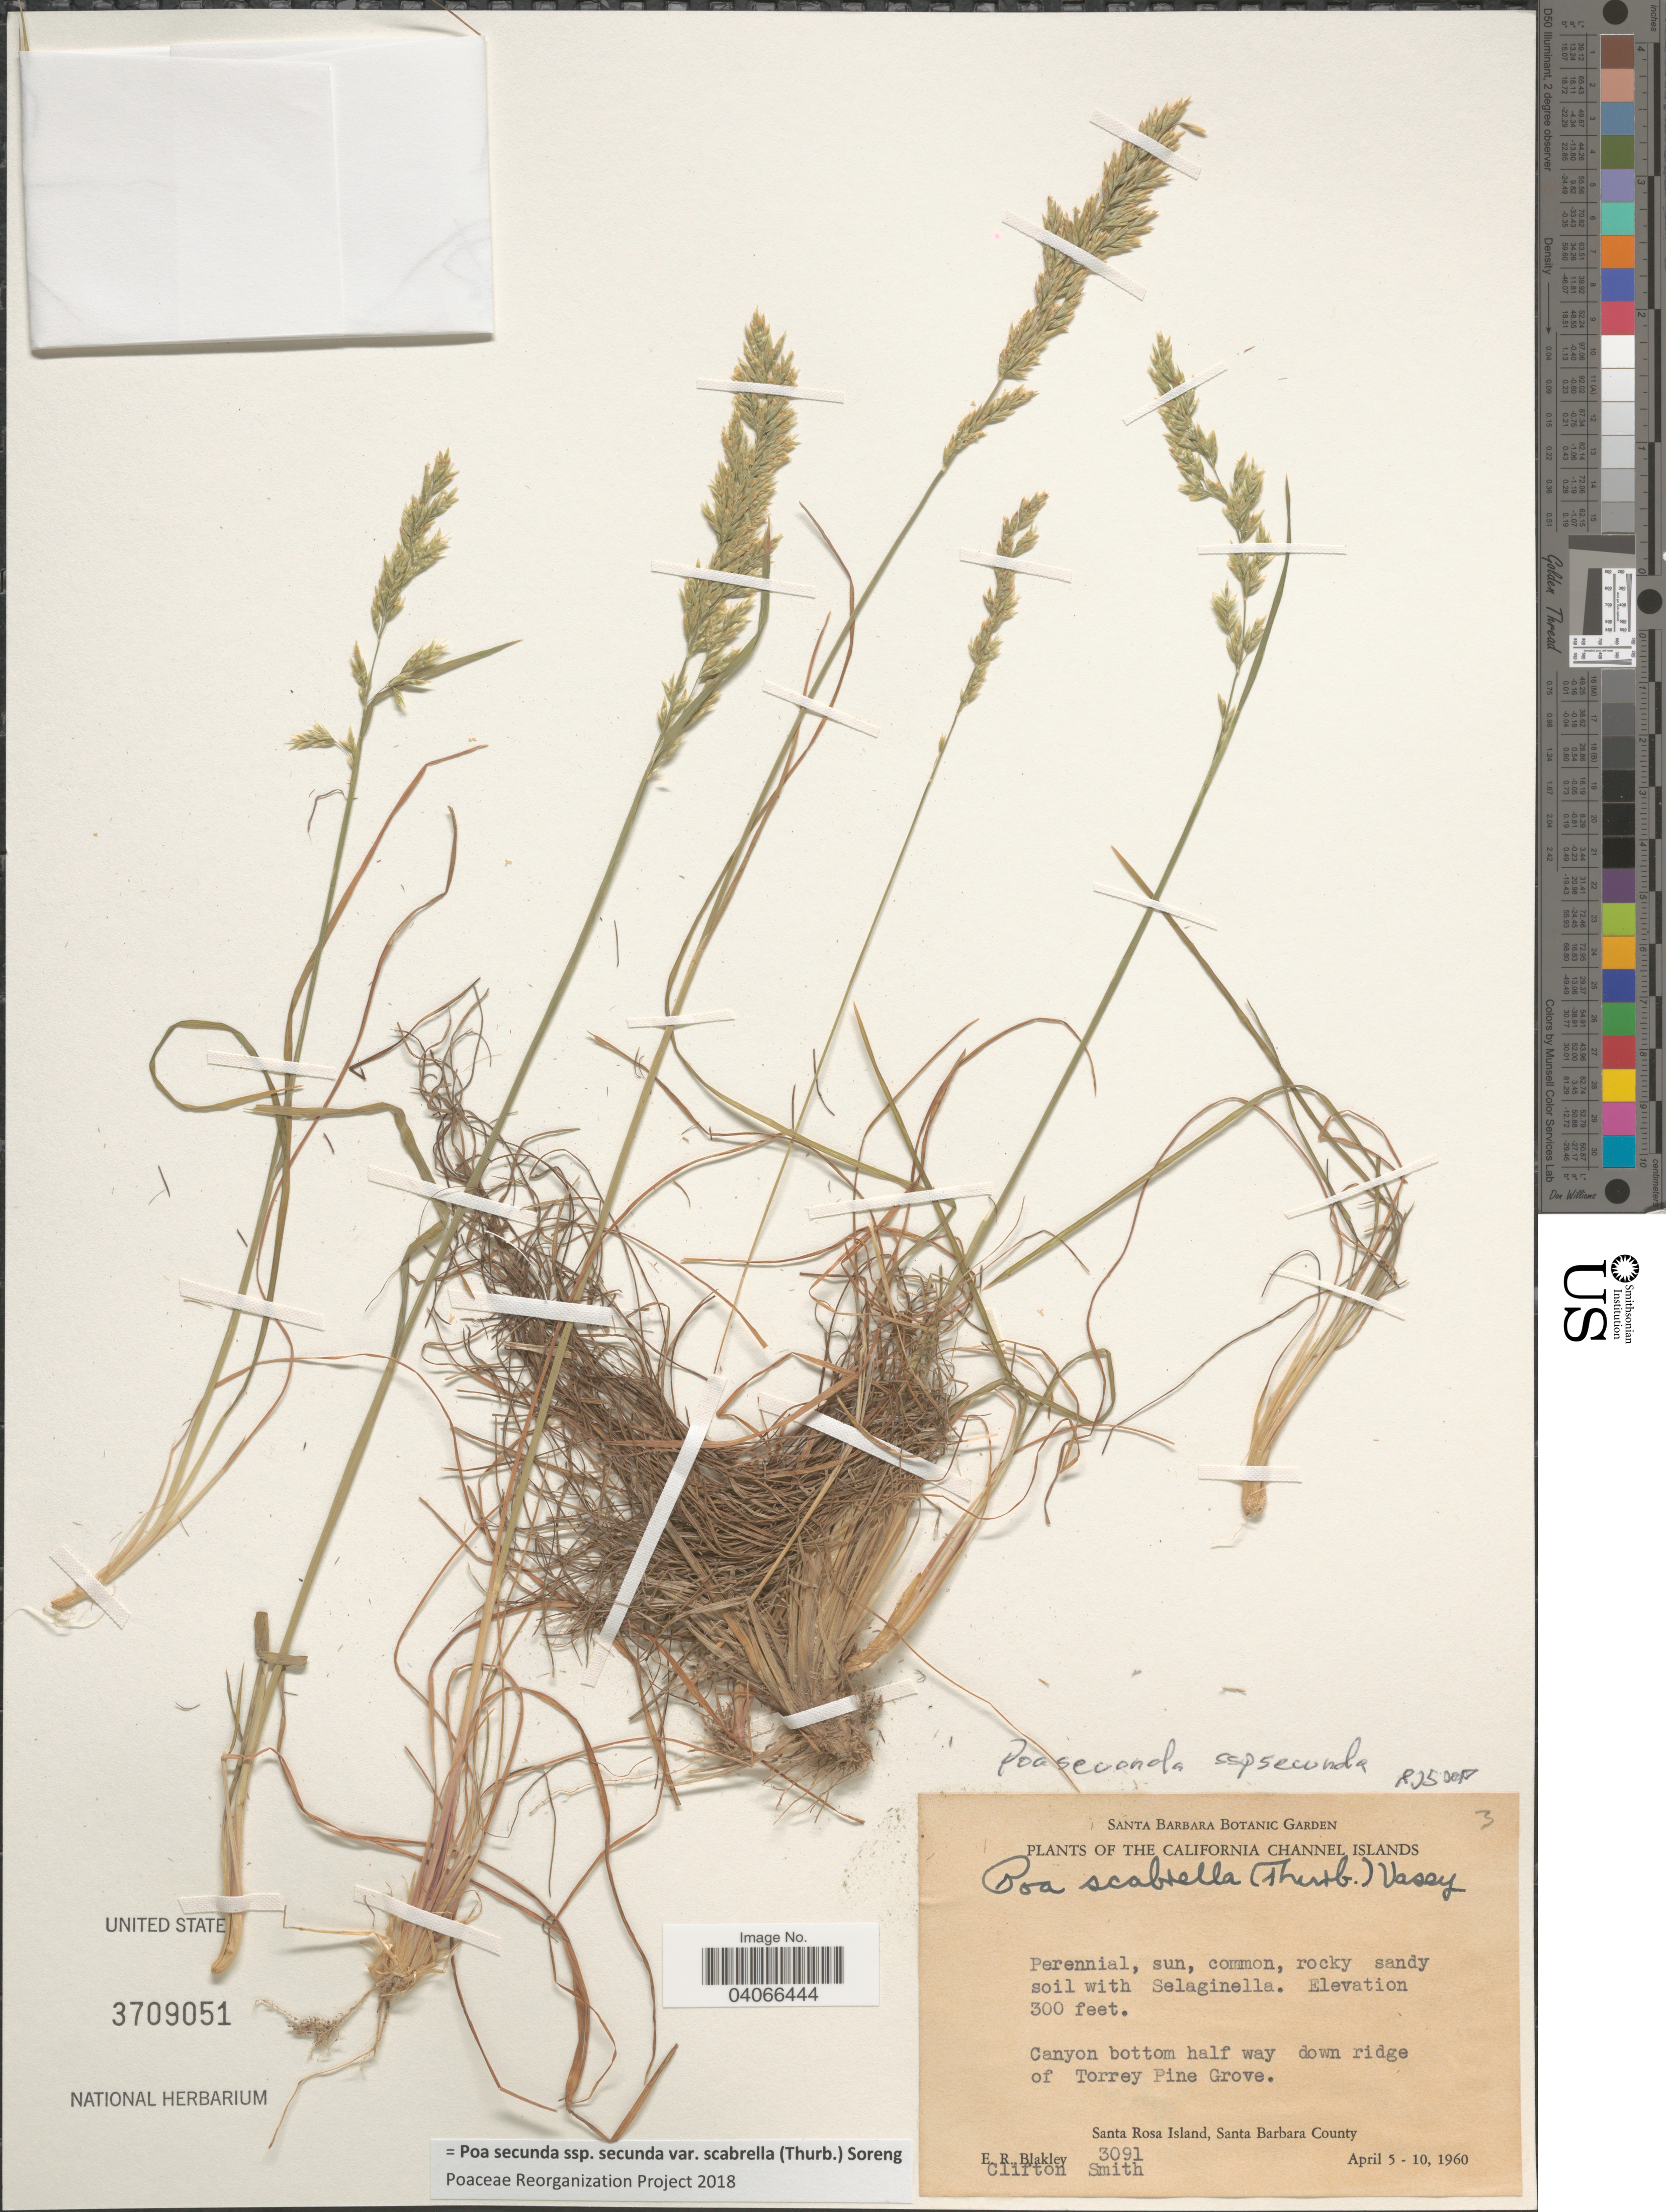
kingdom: Plantae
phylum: Tracheophyta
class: Liliopsida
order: Poales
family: Poaceae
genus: Poa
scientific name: Poa secunda subsp. secunda var. scabrella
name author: (Thurb.) Soreng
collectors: E. R. Blakley & C. F. Smith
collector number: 3091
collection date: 1960-04-05/1960-04-10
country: United States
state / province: California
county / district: Santa Barbara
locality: California Channel Islands. Canyon bottom half way down ridge of Torrey Pine Grove. Santa Rosa Island, Santa Barbara County.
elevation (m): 91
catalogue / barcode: US 3709051